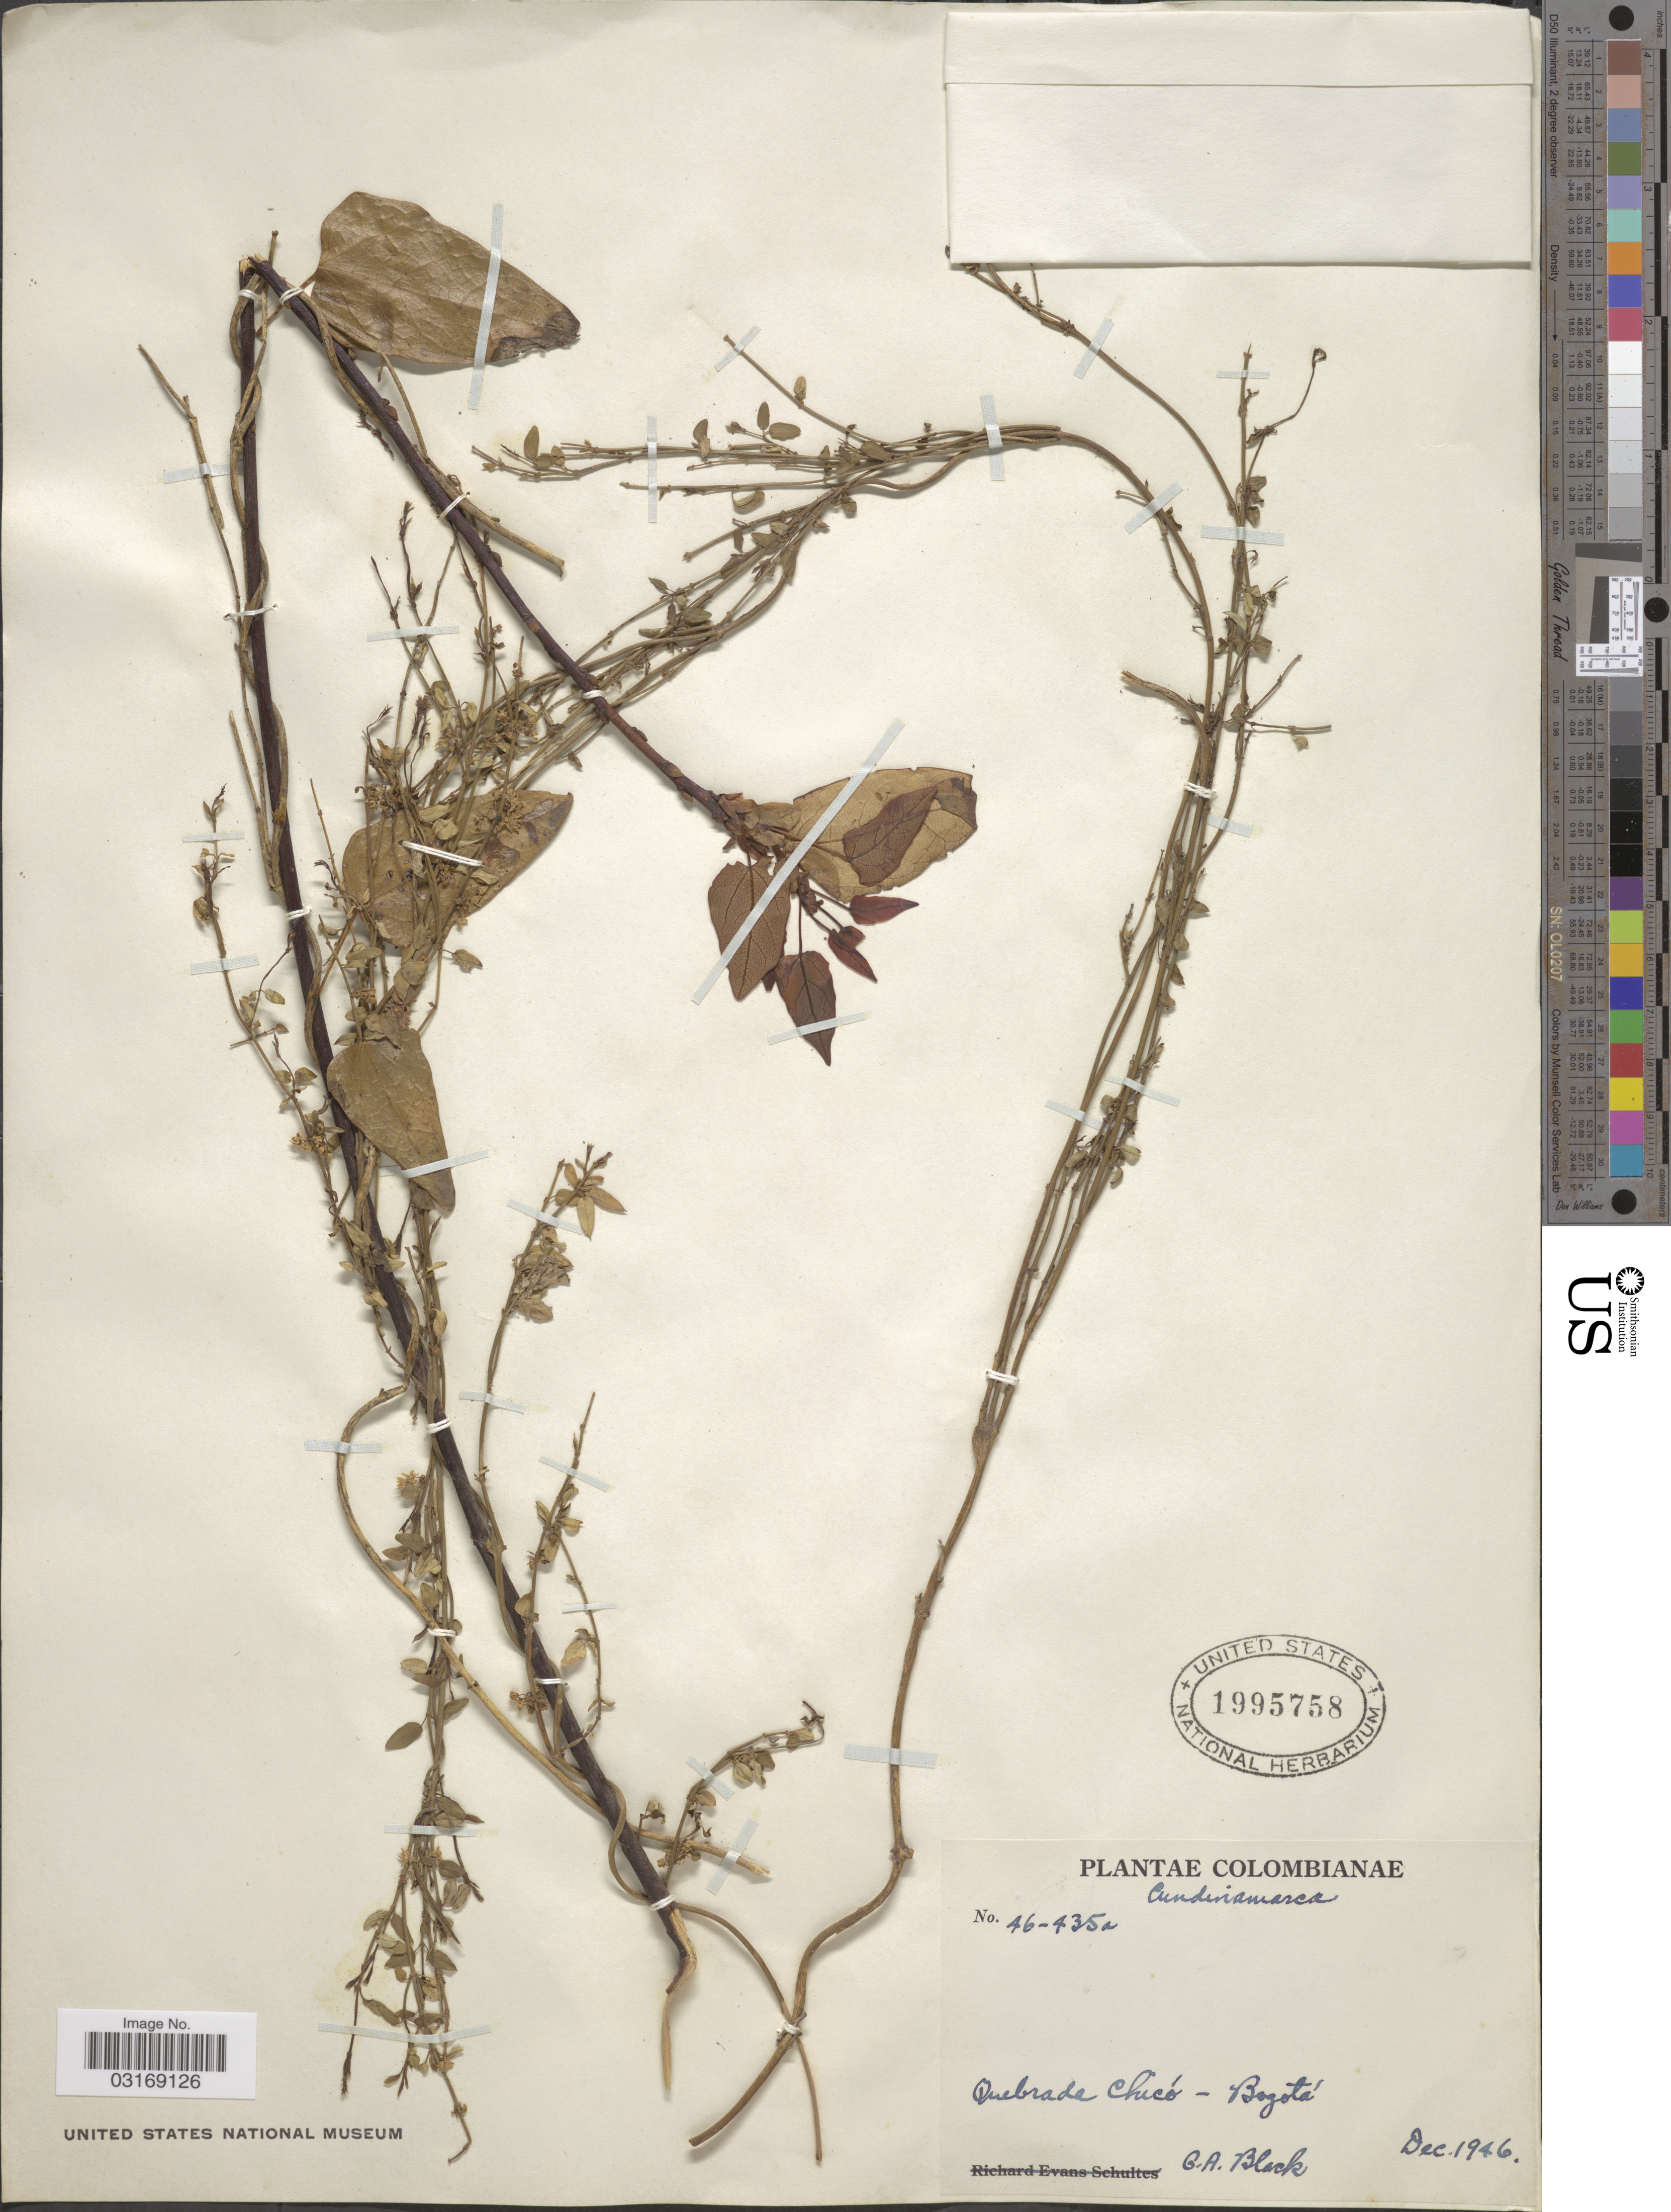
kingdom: Plantae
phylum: Tracheophyta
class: Magnoliopsida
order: Gentianales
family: Apocynaceae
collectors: G. A. Black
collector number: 46-435 a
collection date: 1946-12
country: Colombia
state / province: Cundinamarca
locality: Quebrada Chicó - Bogotá.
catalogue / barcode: US 1995758